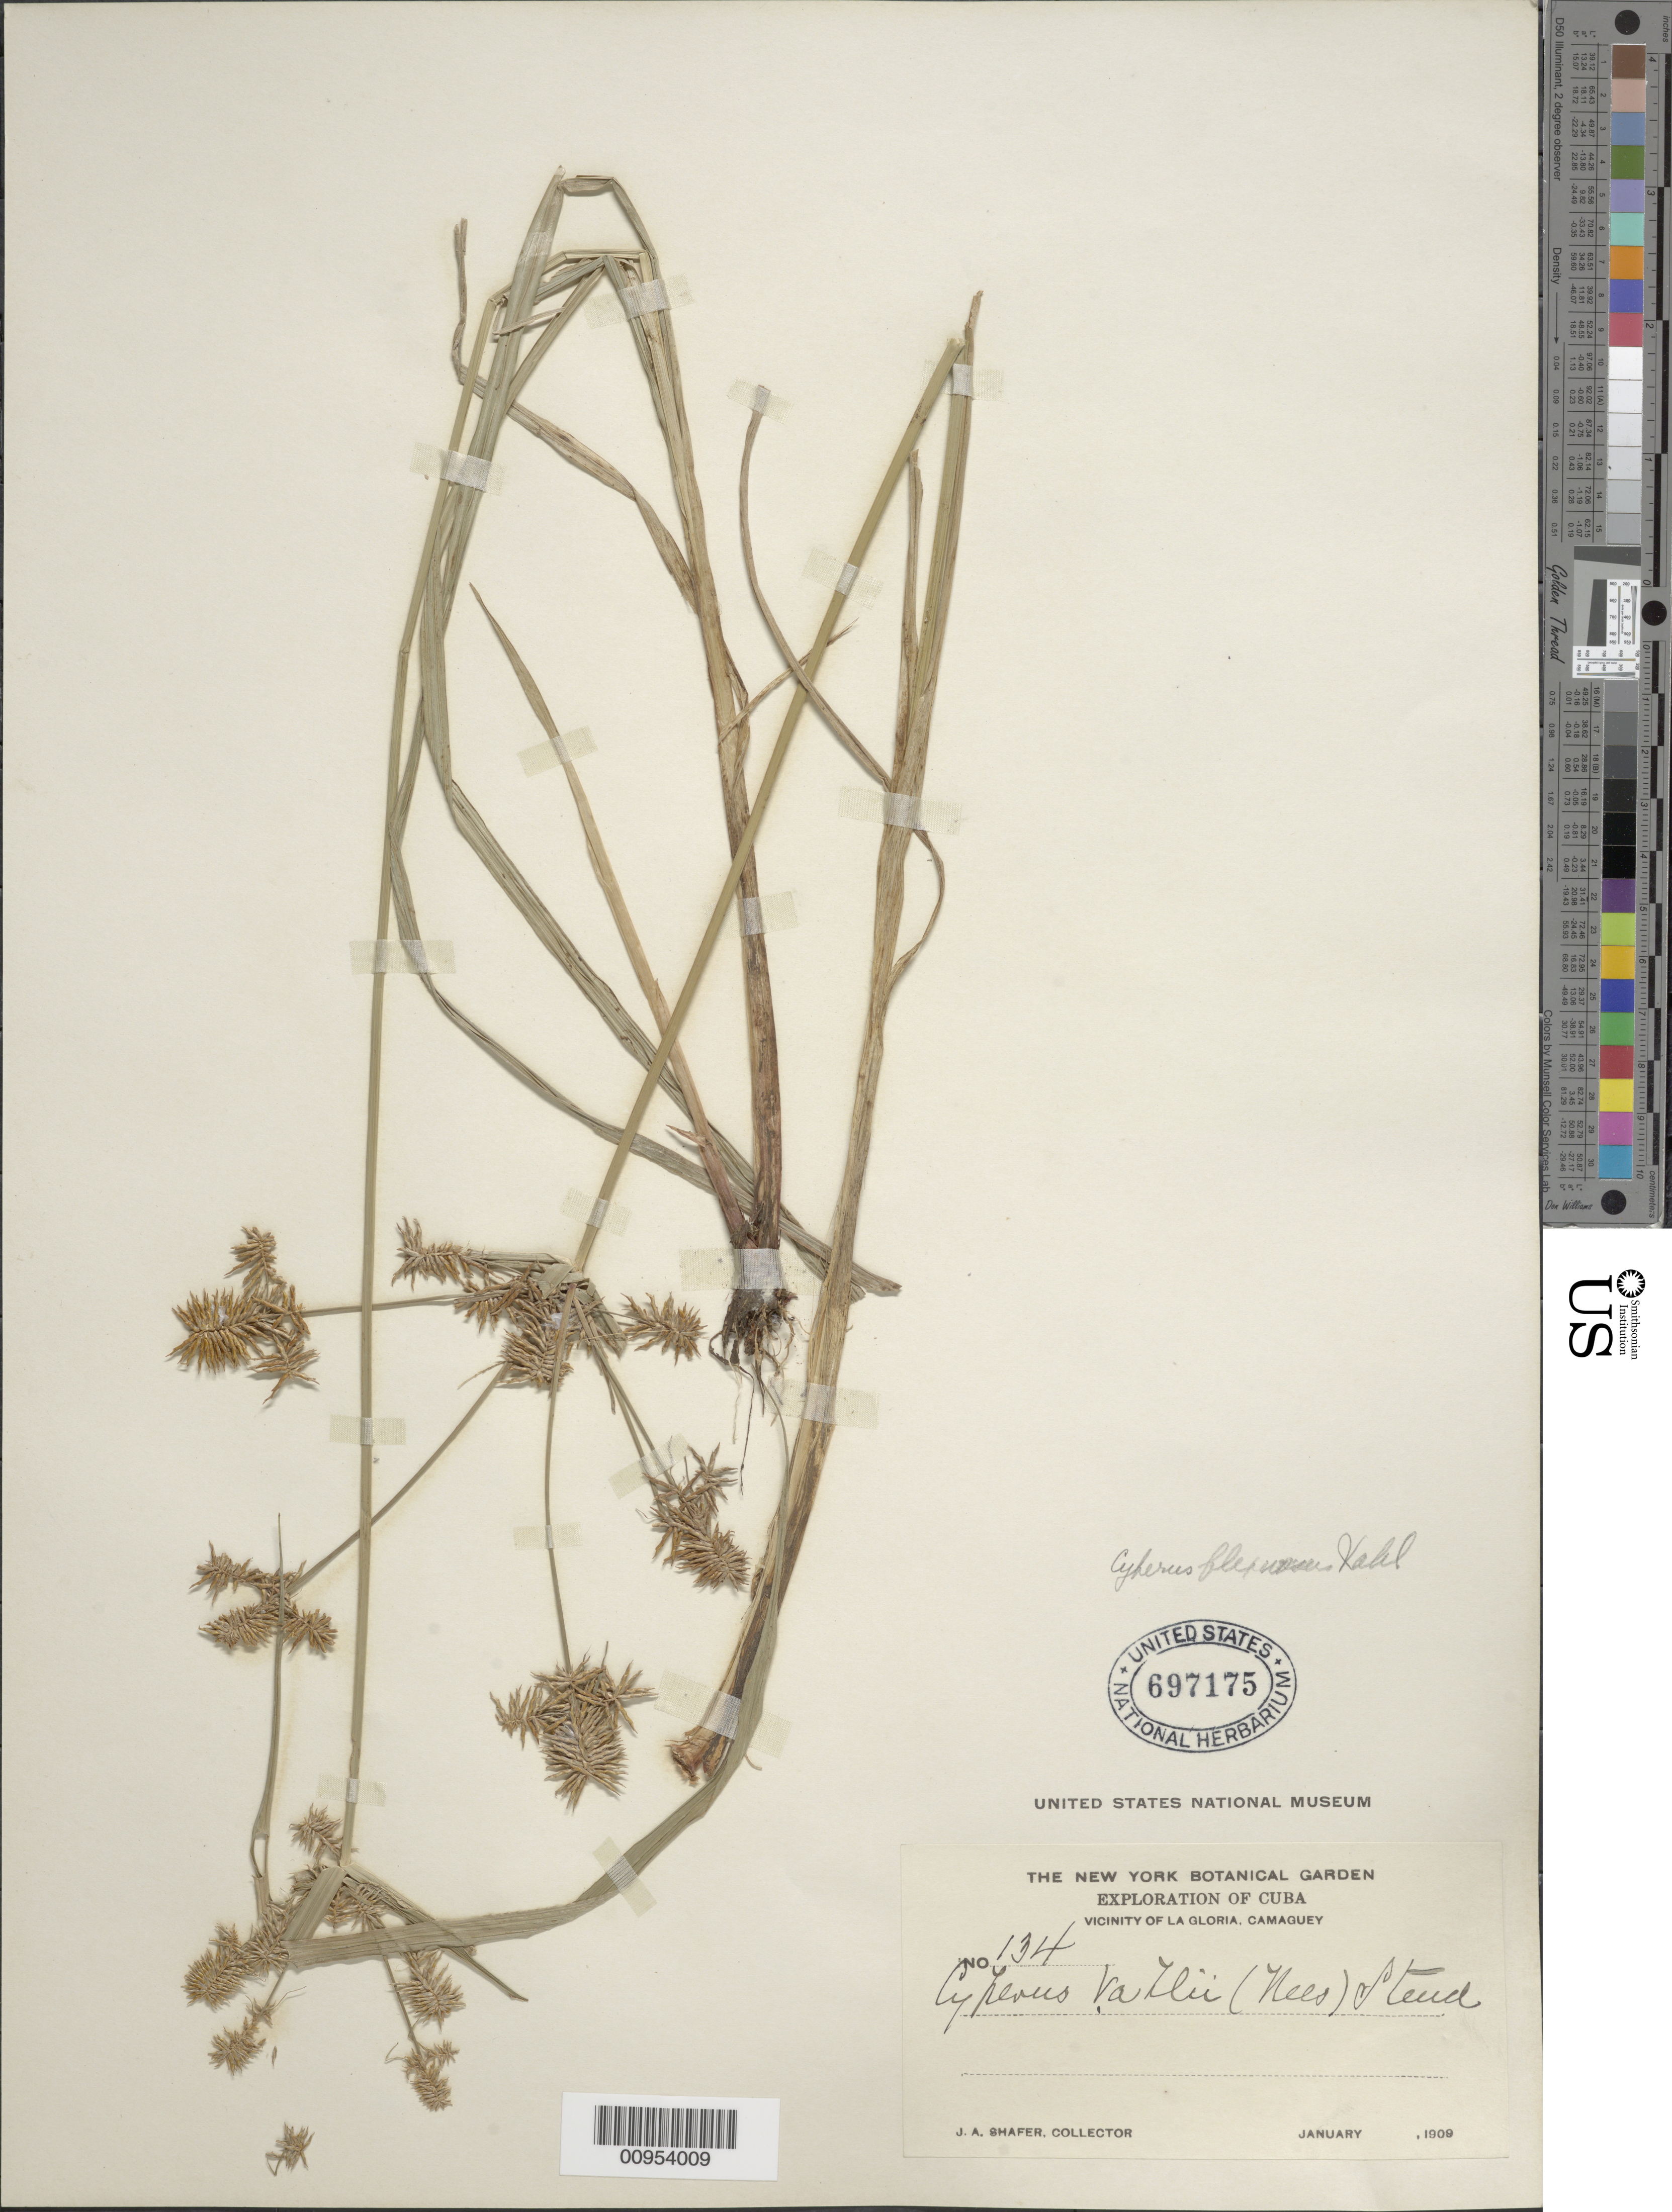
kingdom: Plantae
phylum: Tracheophyta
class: Liliopsida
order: Poales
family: Cyperaceae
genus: Cyperus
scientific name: Cyperus ferax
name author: Rich.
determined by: Strong, Mark T., (BOT), Smithsonian Institution - National Museum of Natural History (UNITED STATES)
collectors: J. A. Shafer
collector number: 134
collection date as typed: Jan 1909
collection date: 1909-01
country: Cuba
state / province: Camagüey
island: Cuba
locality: Vicinity of La Gloria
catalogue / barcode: US 697175